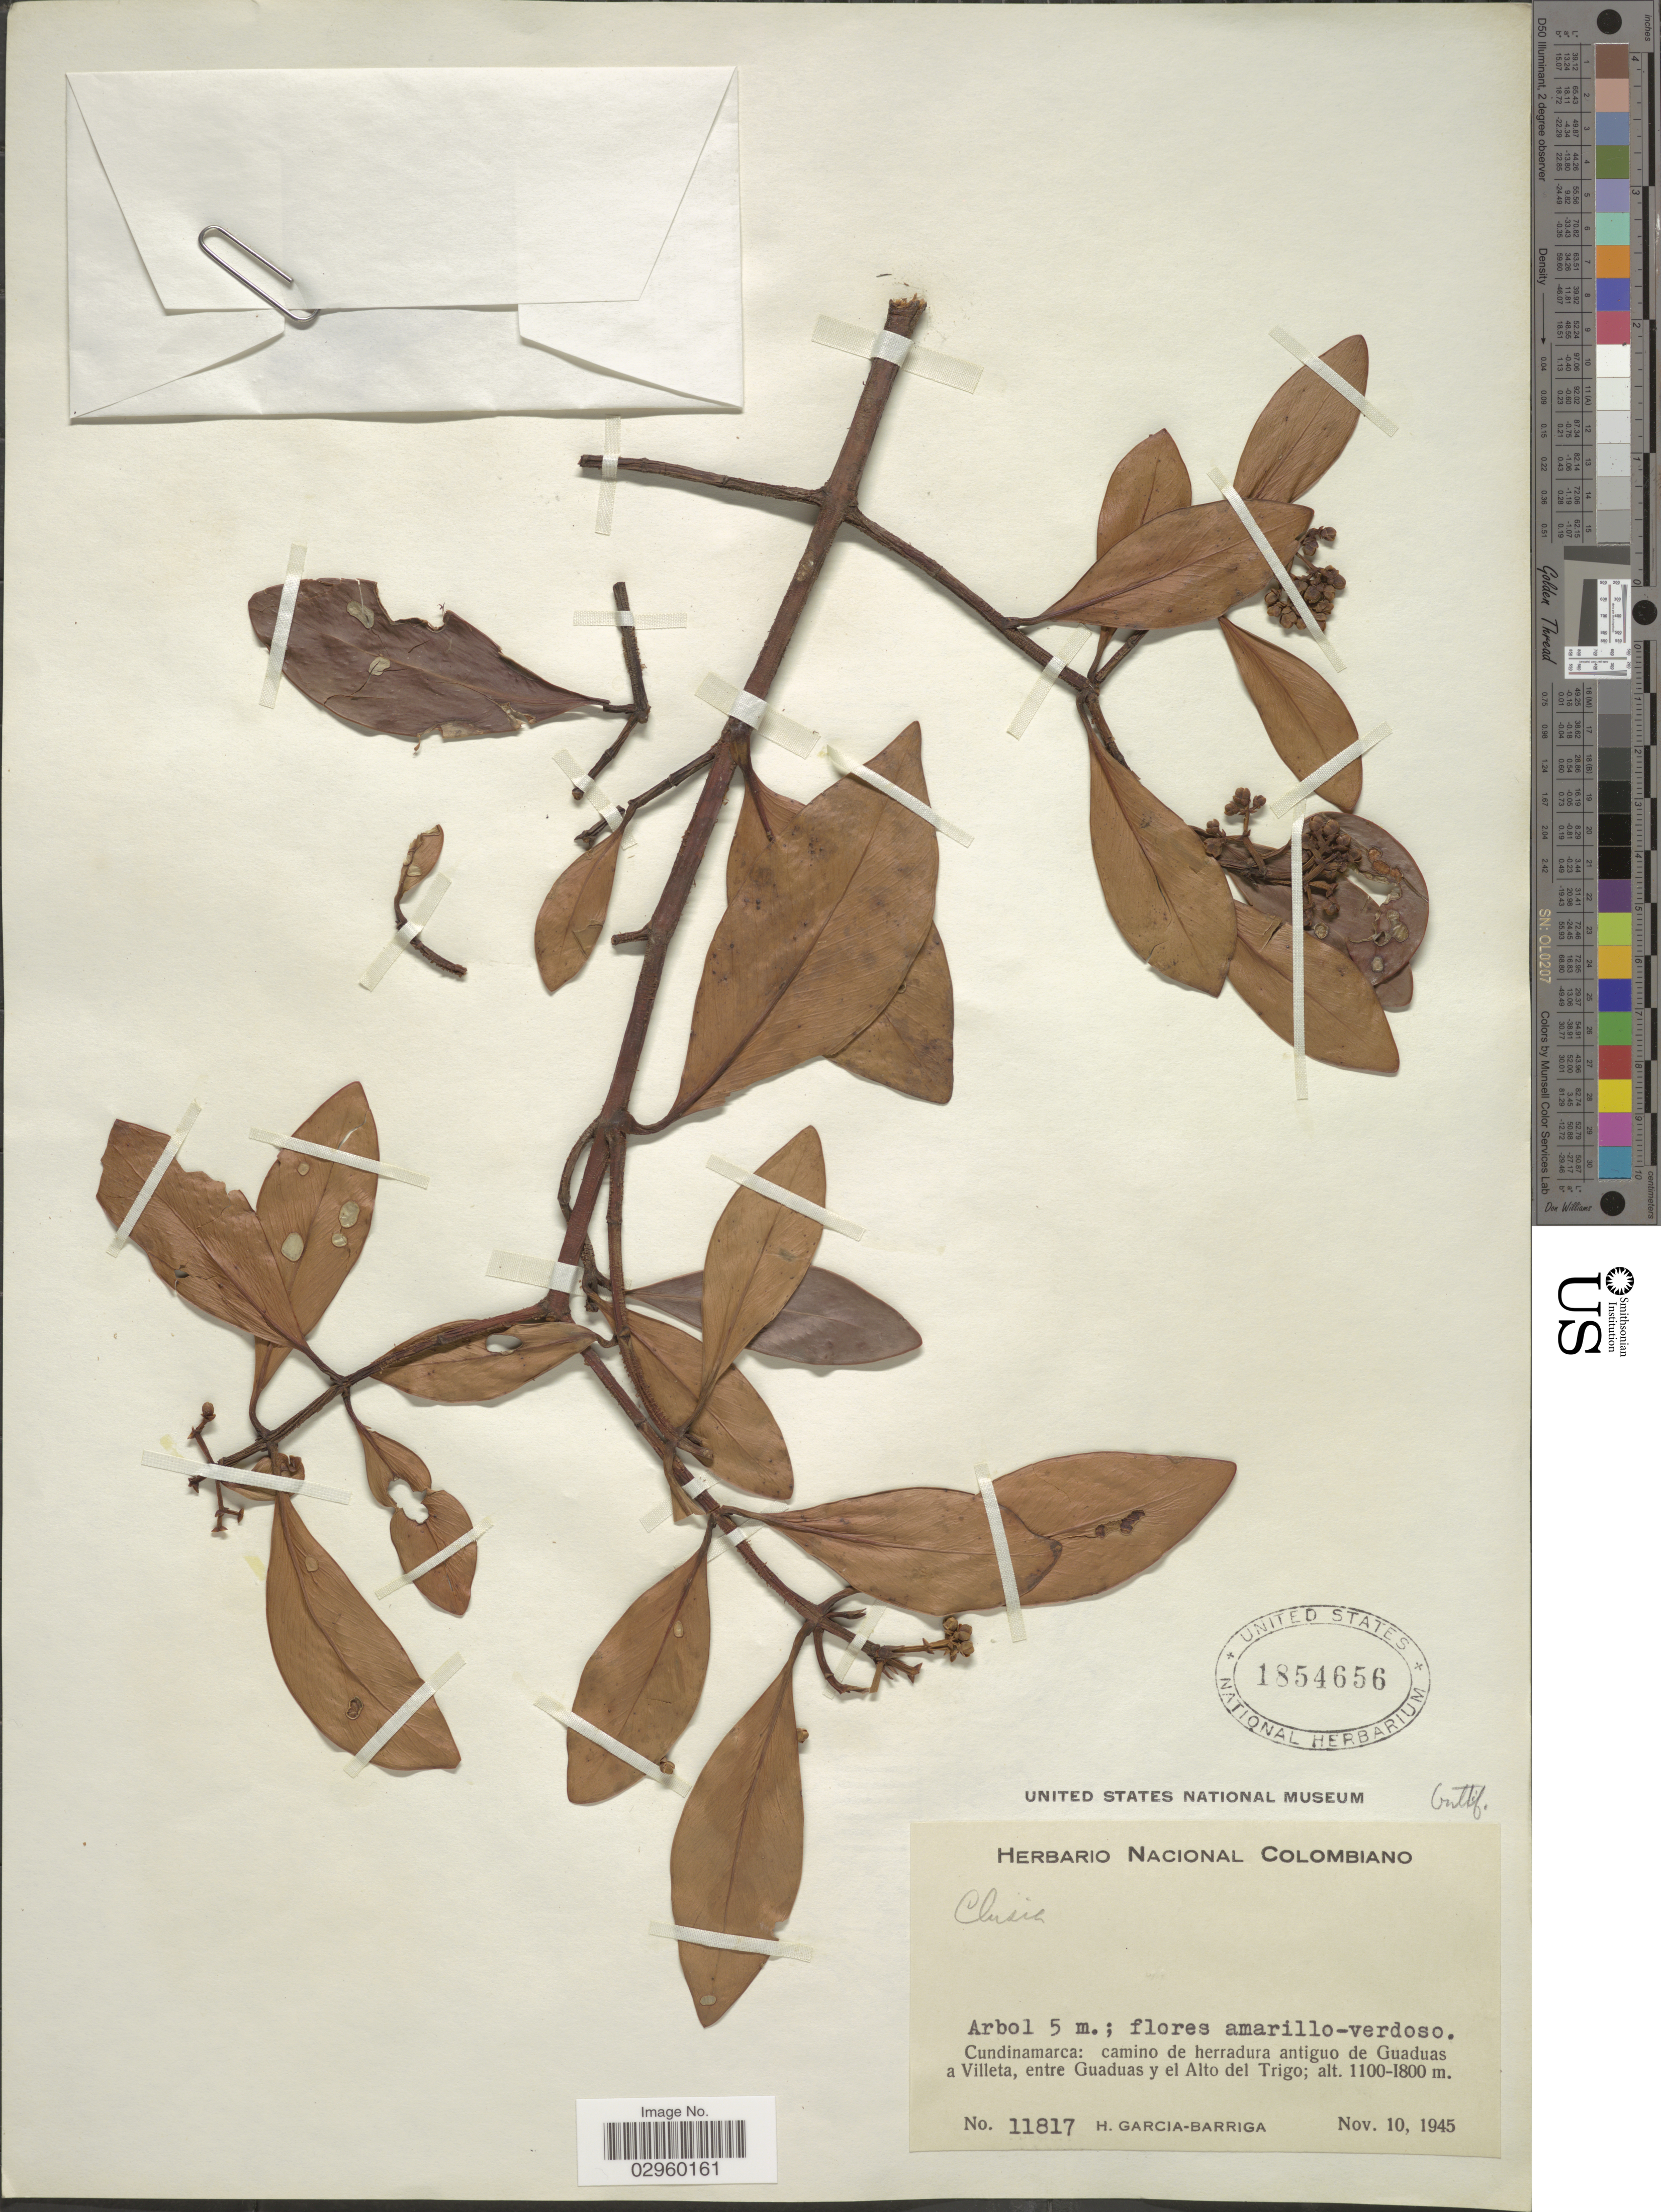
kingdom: Plantae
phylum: Tracheophyta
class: Magnoliopsida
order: Malpighiales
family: Clusiaceae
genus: Clusia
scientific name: Clusia sp.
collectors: H. García Barriga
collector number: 11817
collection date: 1945-11-10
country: Colombia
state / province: Cundinamarca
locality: Camino de herradura antiguo de Guaduas a Villeta, entre Guaduas y el Alto del Trigo.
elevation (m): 1100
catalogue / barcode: US 1854656